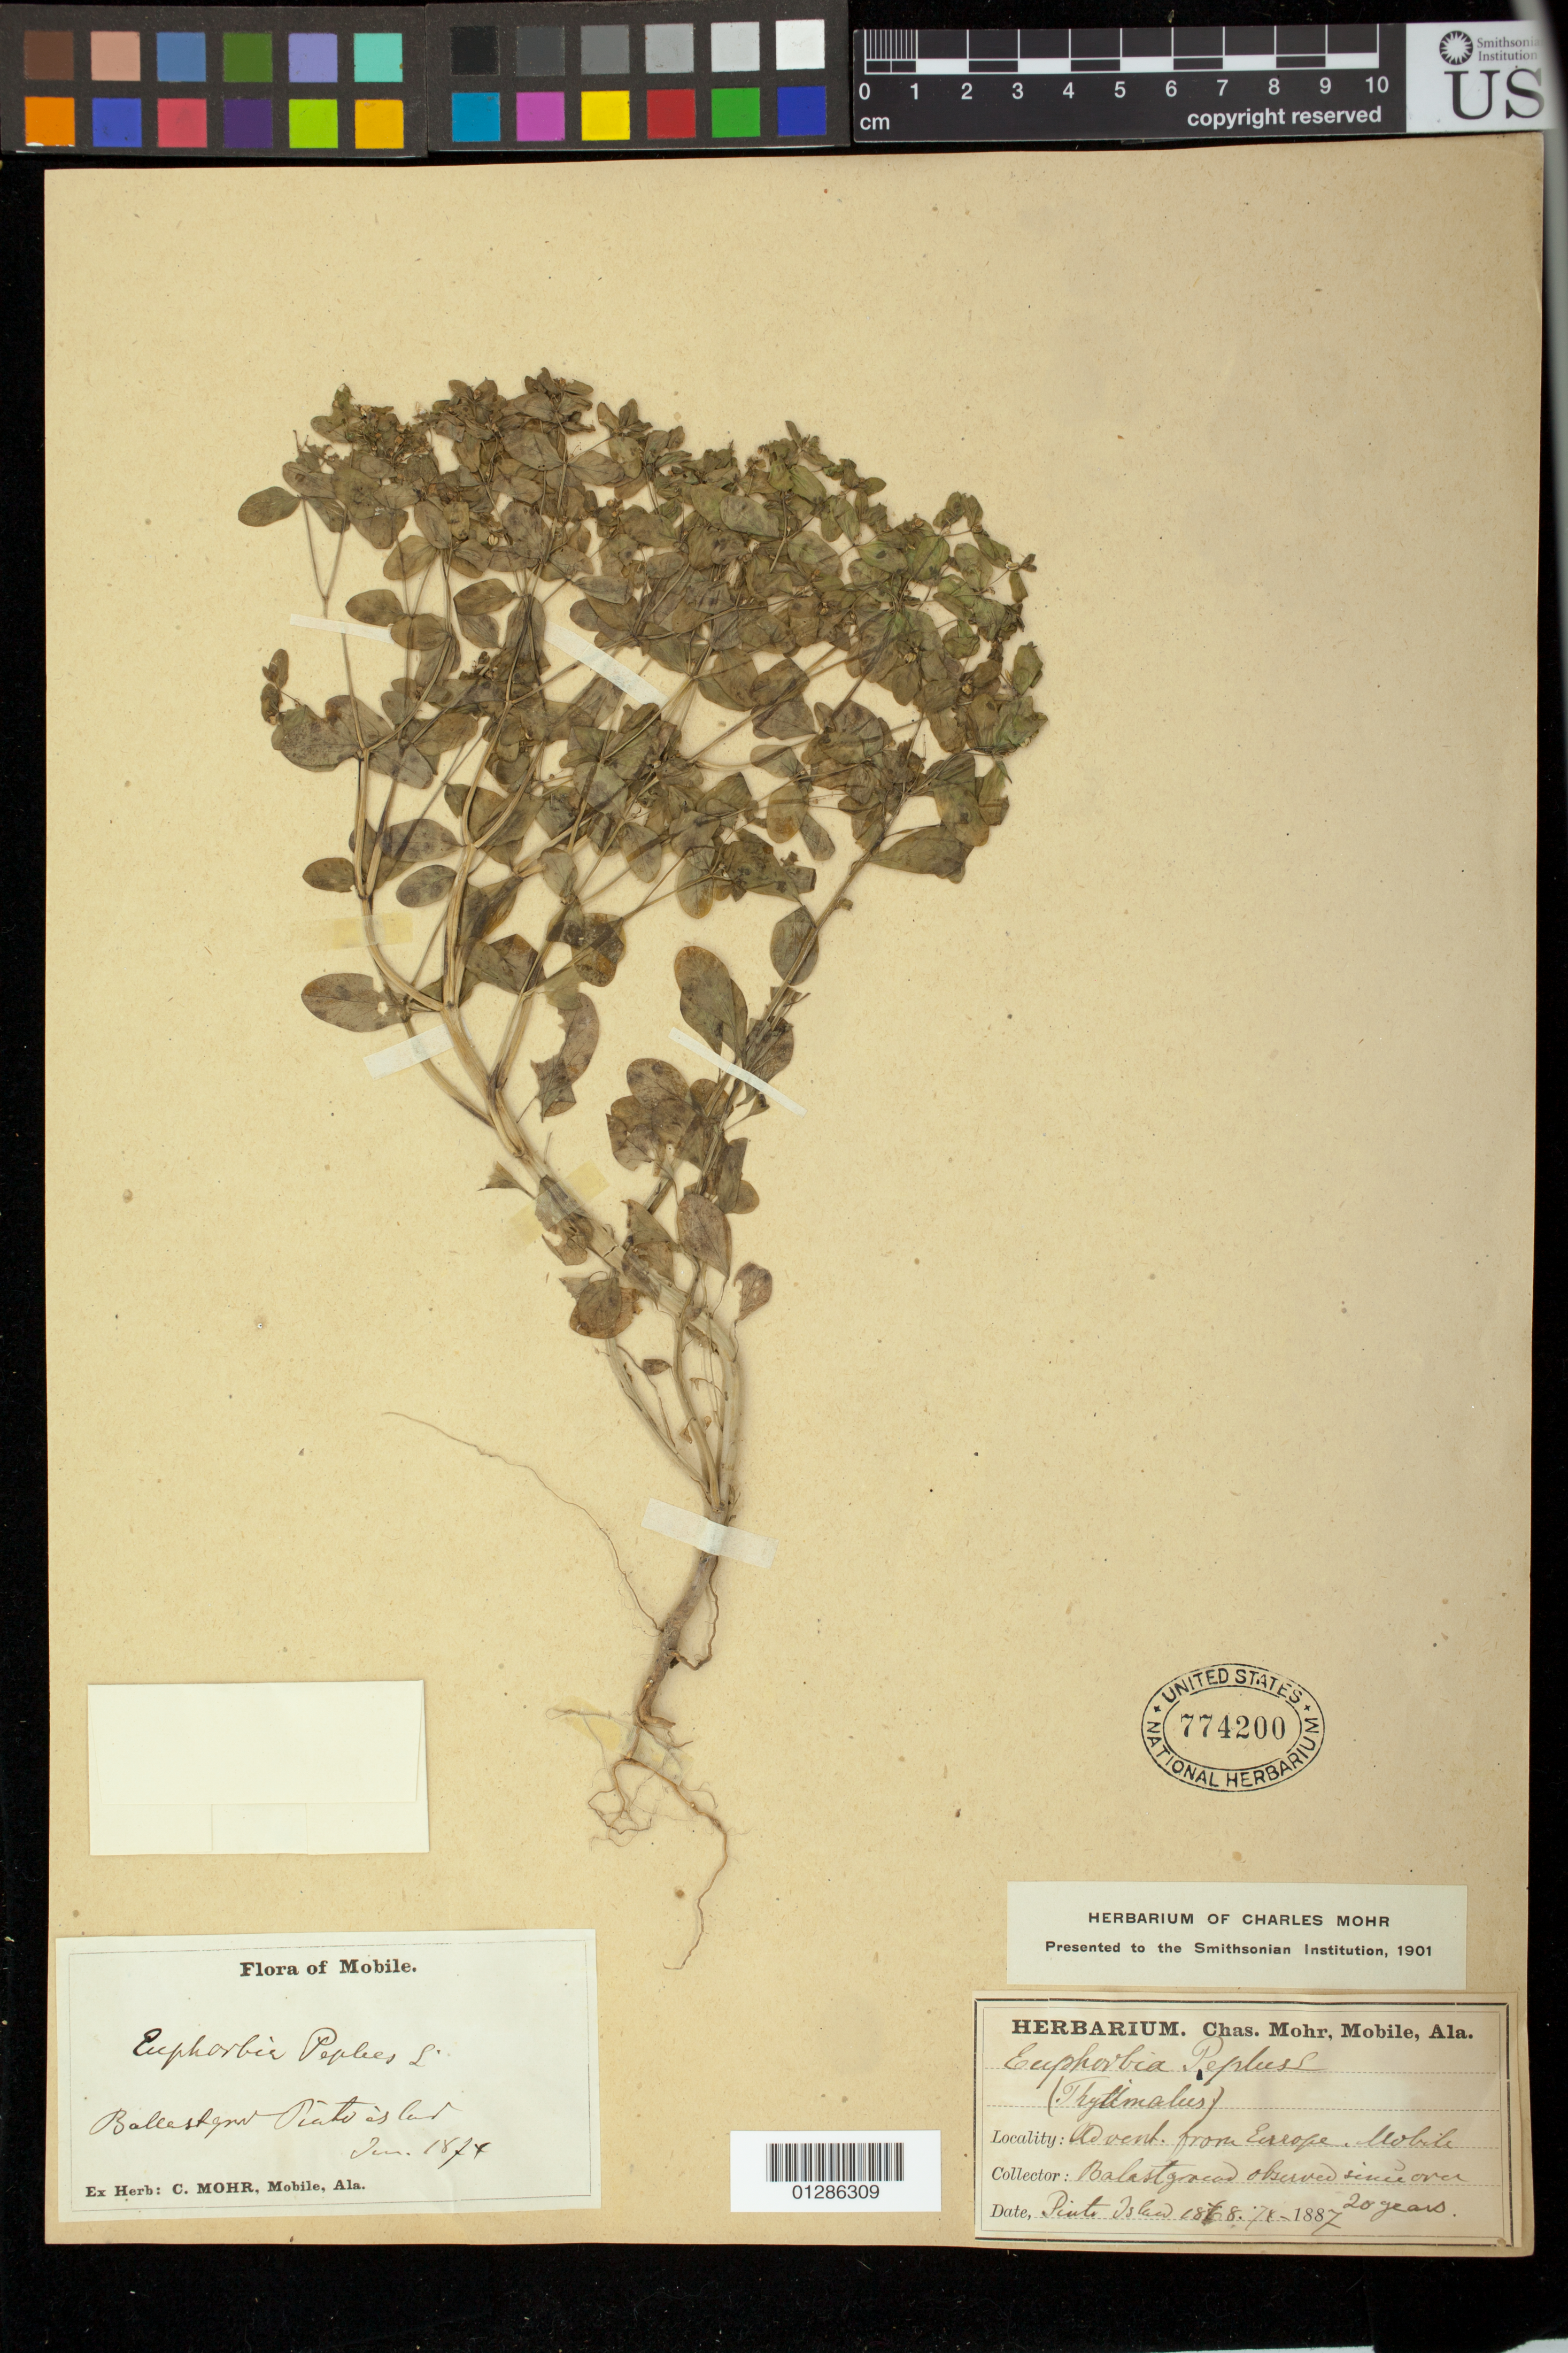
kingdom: Plantae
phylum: Tracheophyta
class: Magnoliopsida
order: Malpighiales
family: Euphorbiaceae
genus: Euphorbia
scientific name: Euphorbia peplus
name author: L.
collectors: ex herb. C. Mohr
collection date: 1874-06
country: United States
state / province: Alabama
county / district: Mobile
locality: Ballest ground Pinto Island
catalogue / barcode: US 774200